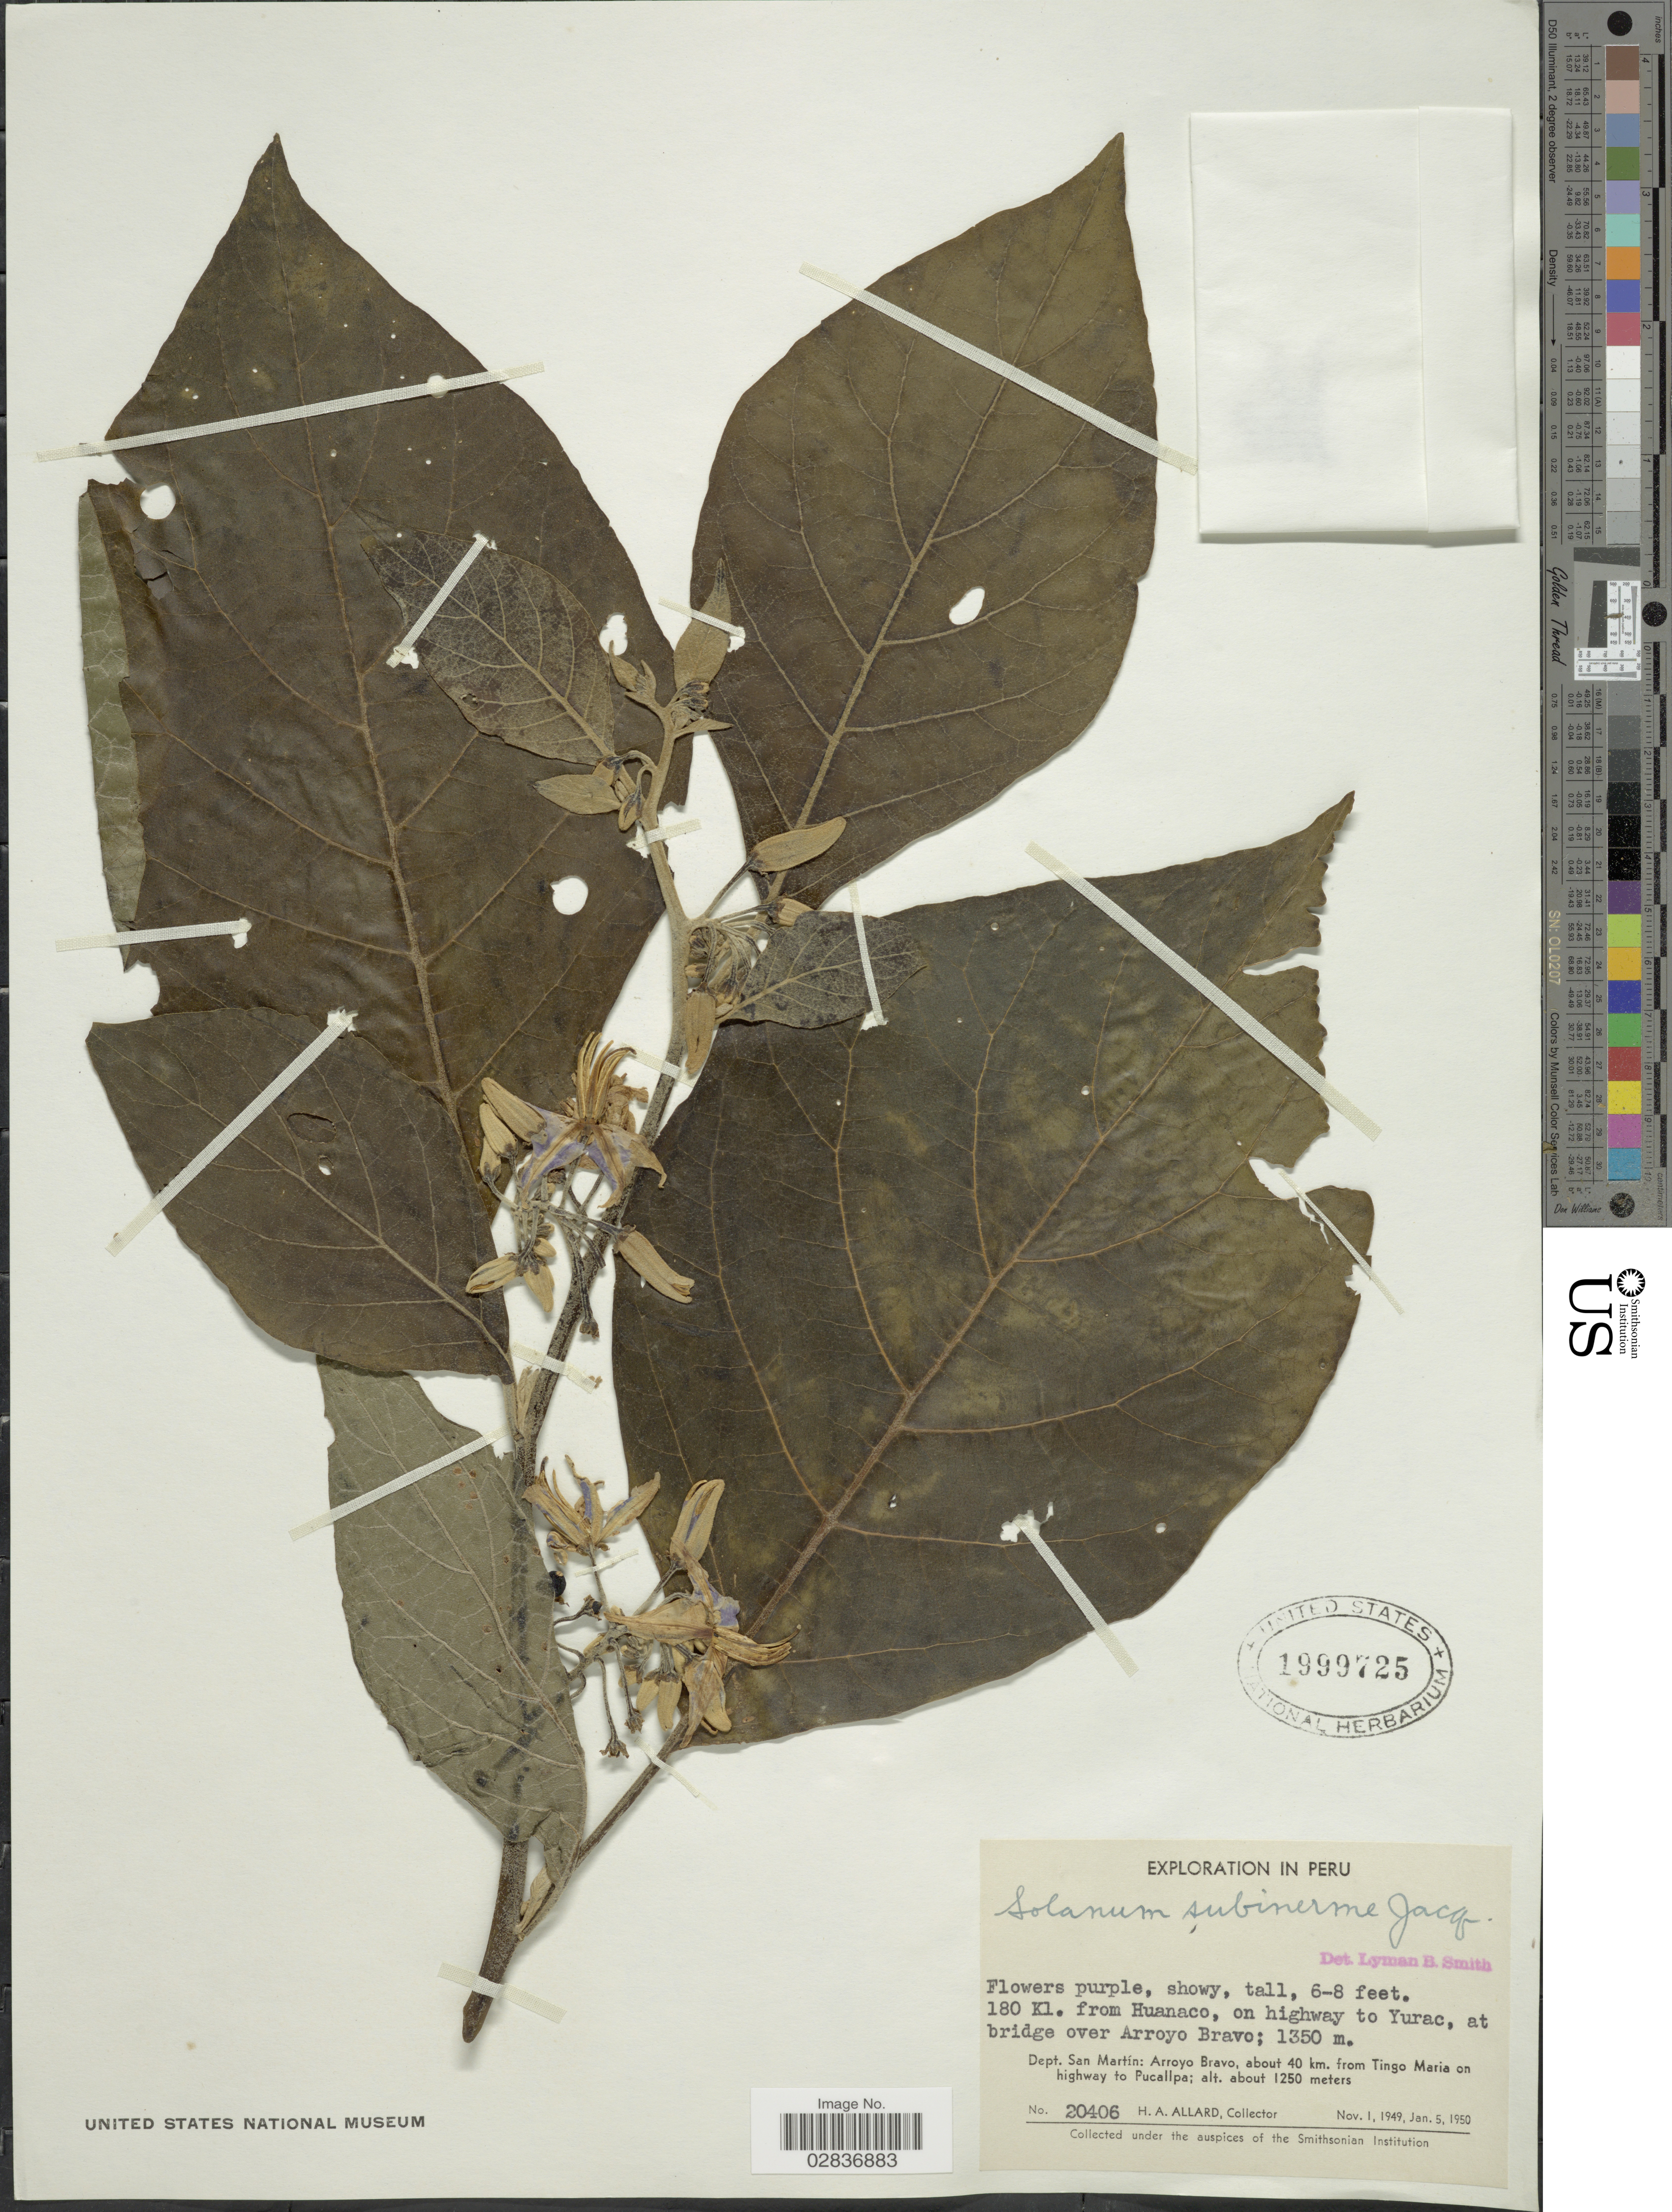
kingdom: Plantae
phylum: Tracheophyta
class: Magnoliopsida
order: Solanales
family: Solanaceae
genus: Solanum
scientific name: Solanum subinerme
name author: Jacq.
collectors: H. A. Allard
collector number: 20406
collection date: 1949-11-01/1950-01-05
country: Peru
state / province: San Martín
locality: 180 Kl. from Huanaco, on highway to Yurac, at bridge over Arroyo Bravo, Dept. San Martín: Arroyo Bravo, about 40 km. from Tingo Maria on highway to Pucallpa.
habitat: on highway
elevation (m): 1250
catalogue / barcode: US 1999725